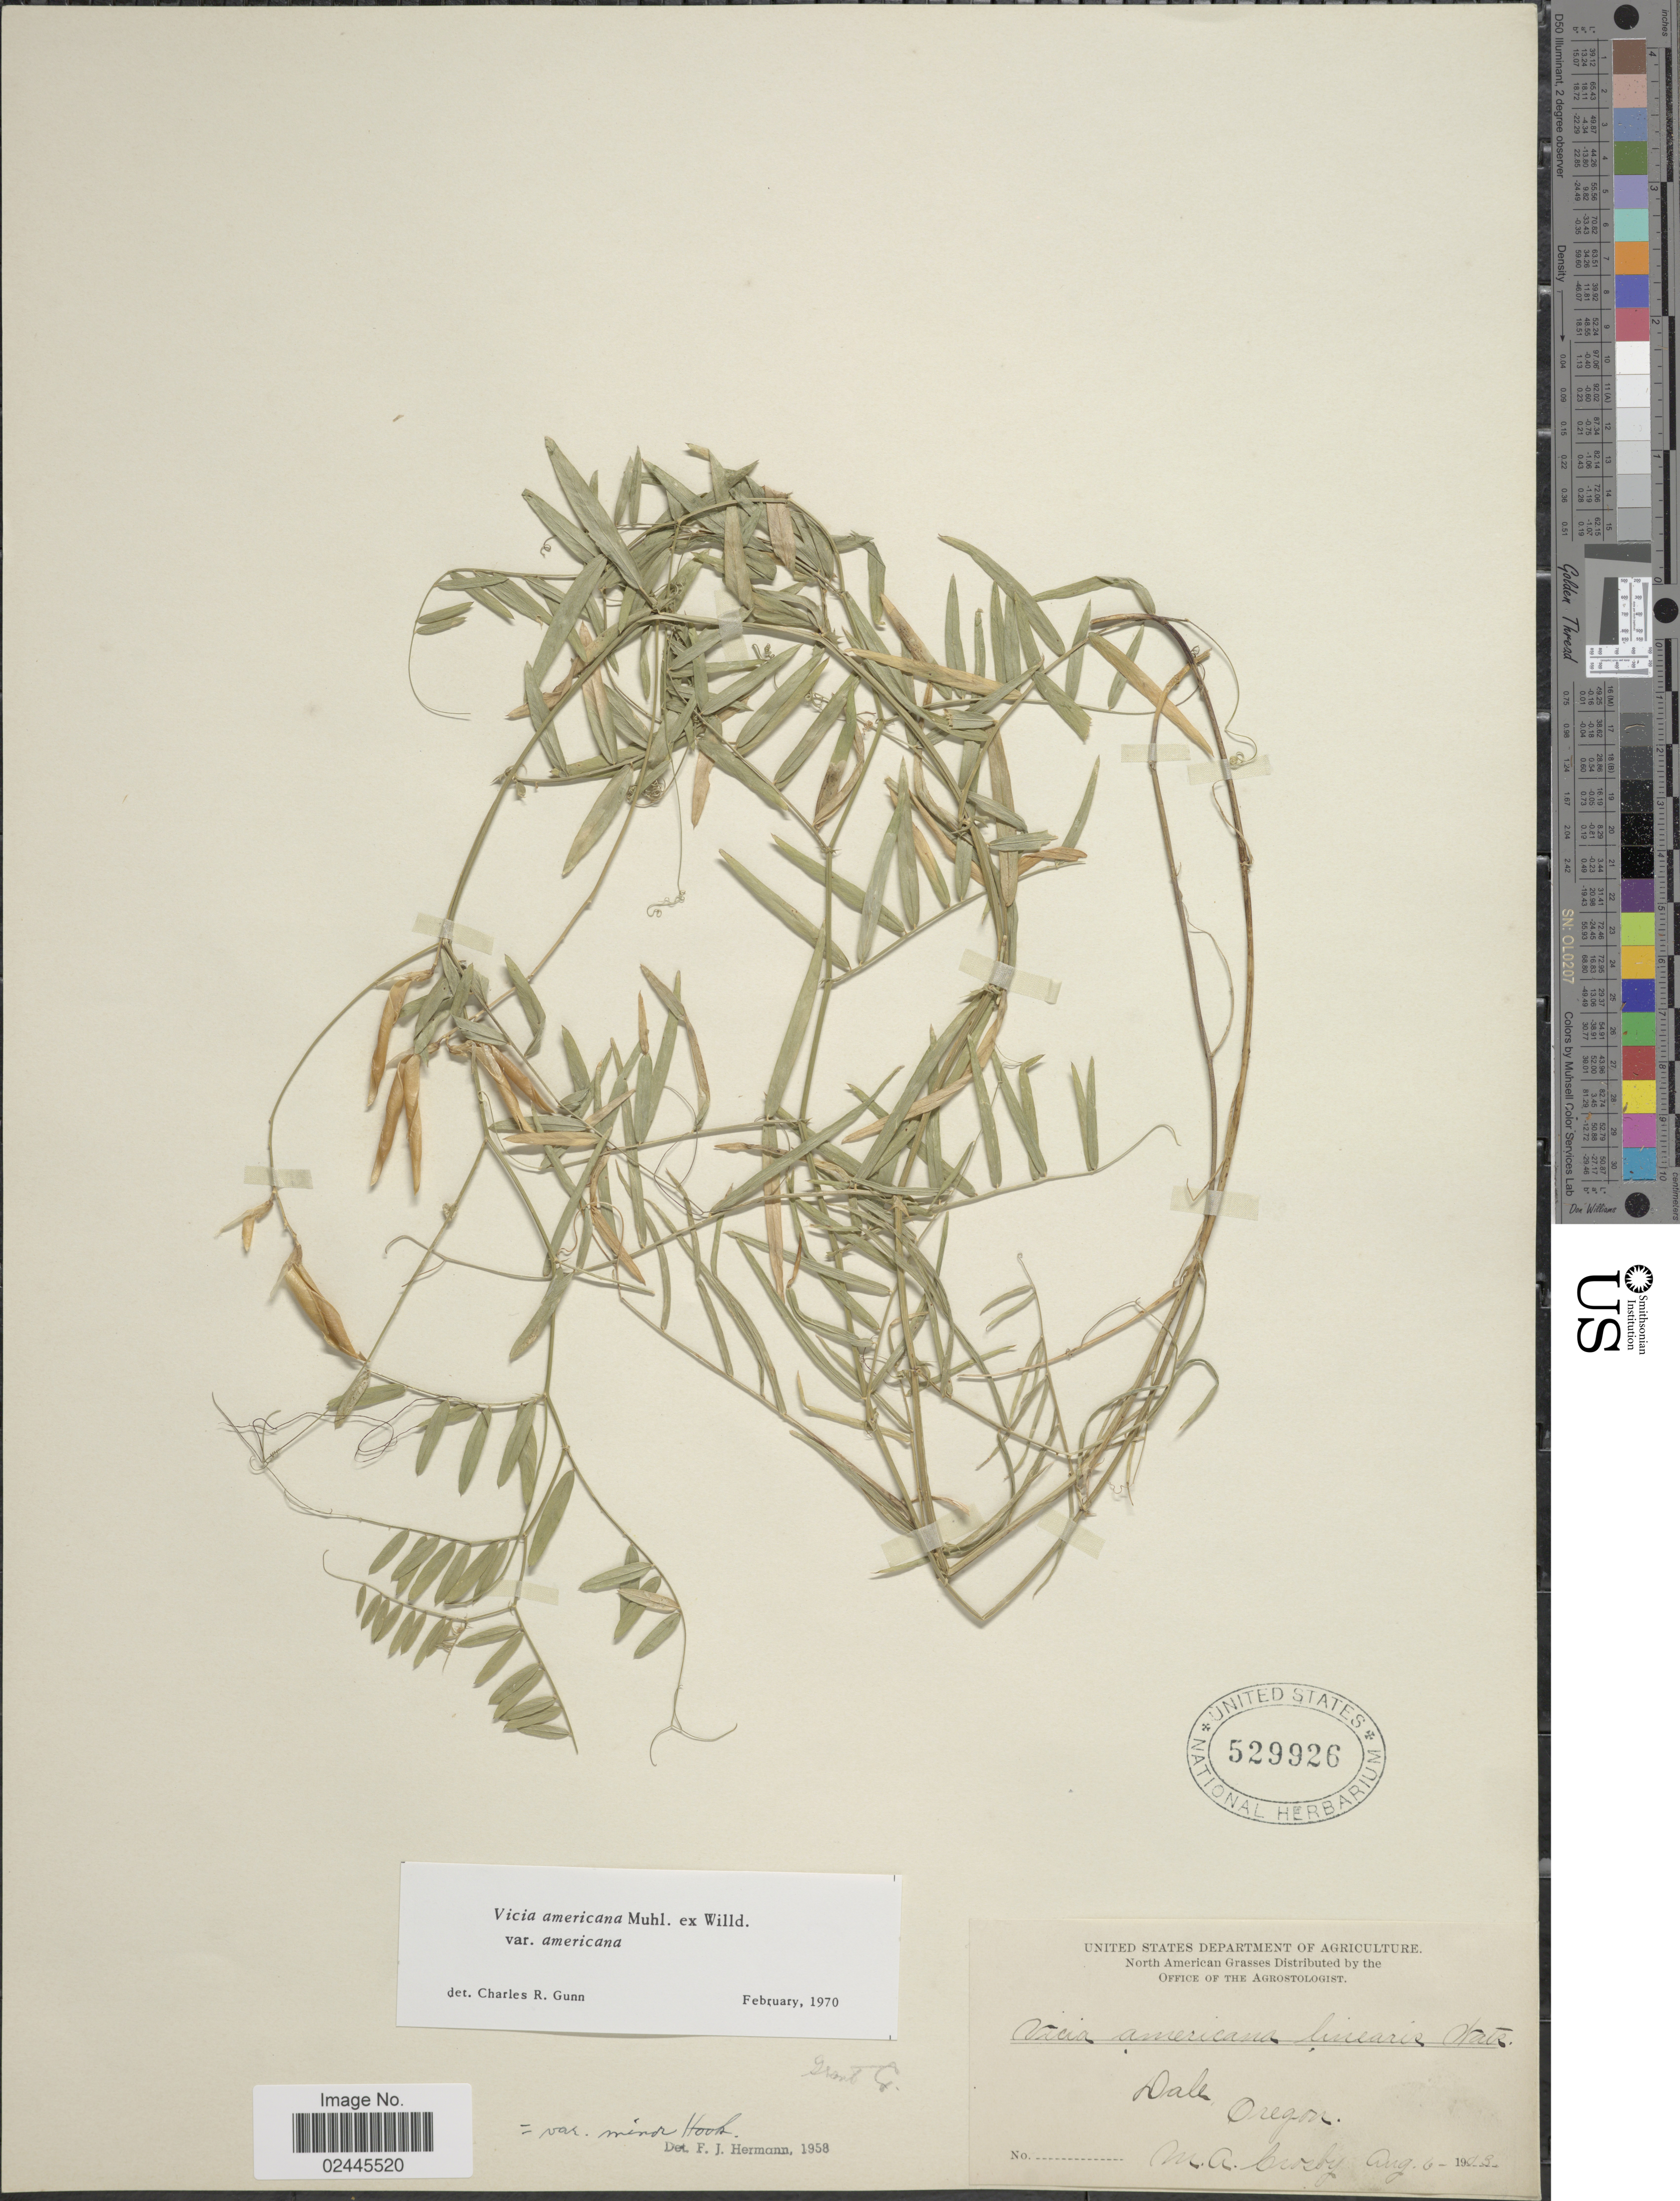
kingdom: Plantae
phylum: Tracheophyta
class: Magnoliopsida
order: Fabales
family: Fabaceae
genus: Vicia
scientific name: Vicia americana var. americana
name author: Muhl. ex Willd.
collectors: M. Crosby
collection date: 1903-08-06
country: United States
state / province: Oregon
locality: Dale.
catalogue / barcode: US 529926